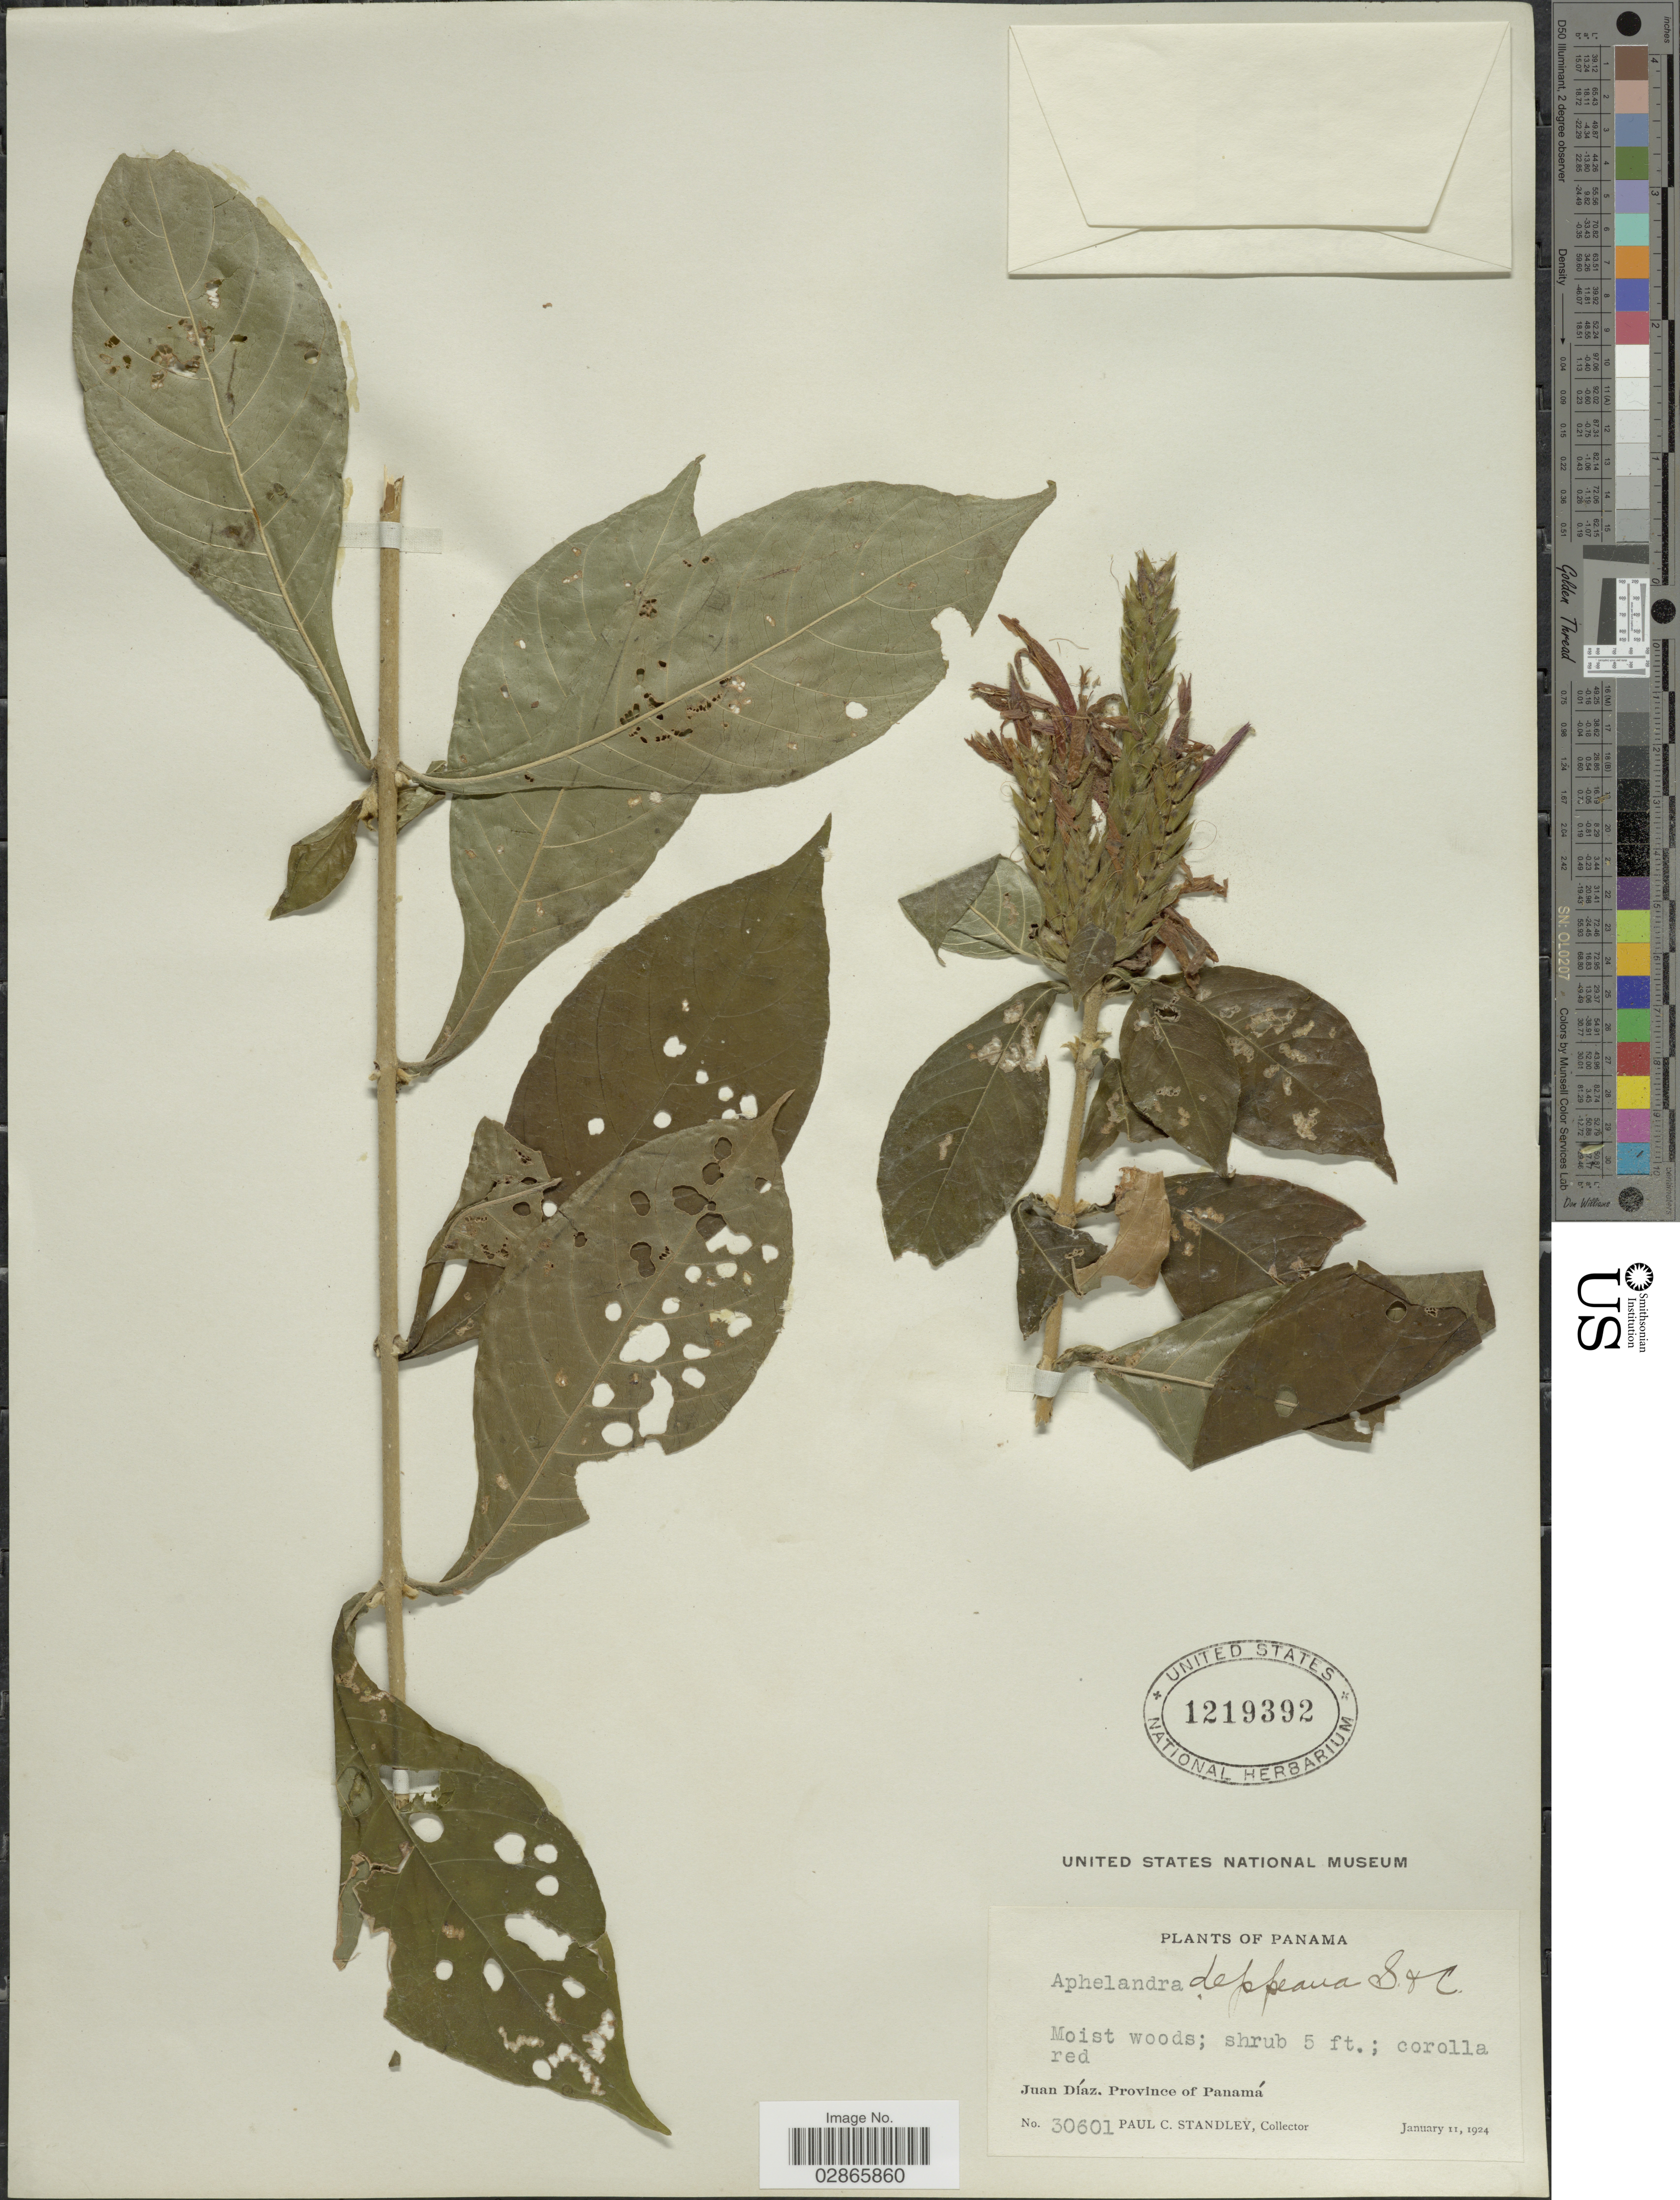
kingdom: Plantae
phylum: Tracheophyta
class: Magnoliopsida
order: Lamiales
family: Acanthaceae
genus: Aphelandra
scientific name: Aphelandra deppeana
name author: Schltdl. & Cham.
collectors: P. C. Standley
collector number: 30601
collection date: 1924-01-11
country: Panama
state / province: Panamá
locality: Juan Díaz.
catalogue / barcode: US 1219392